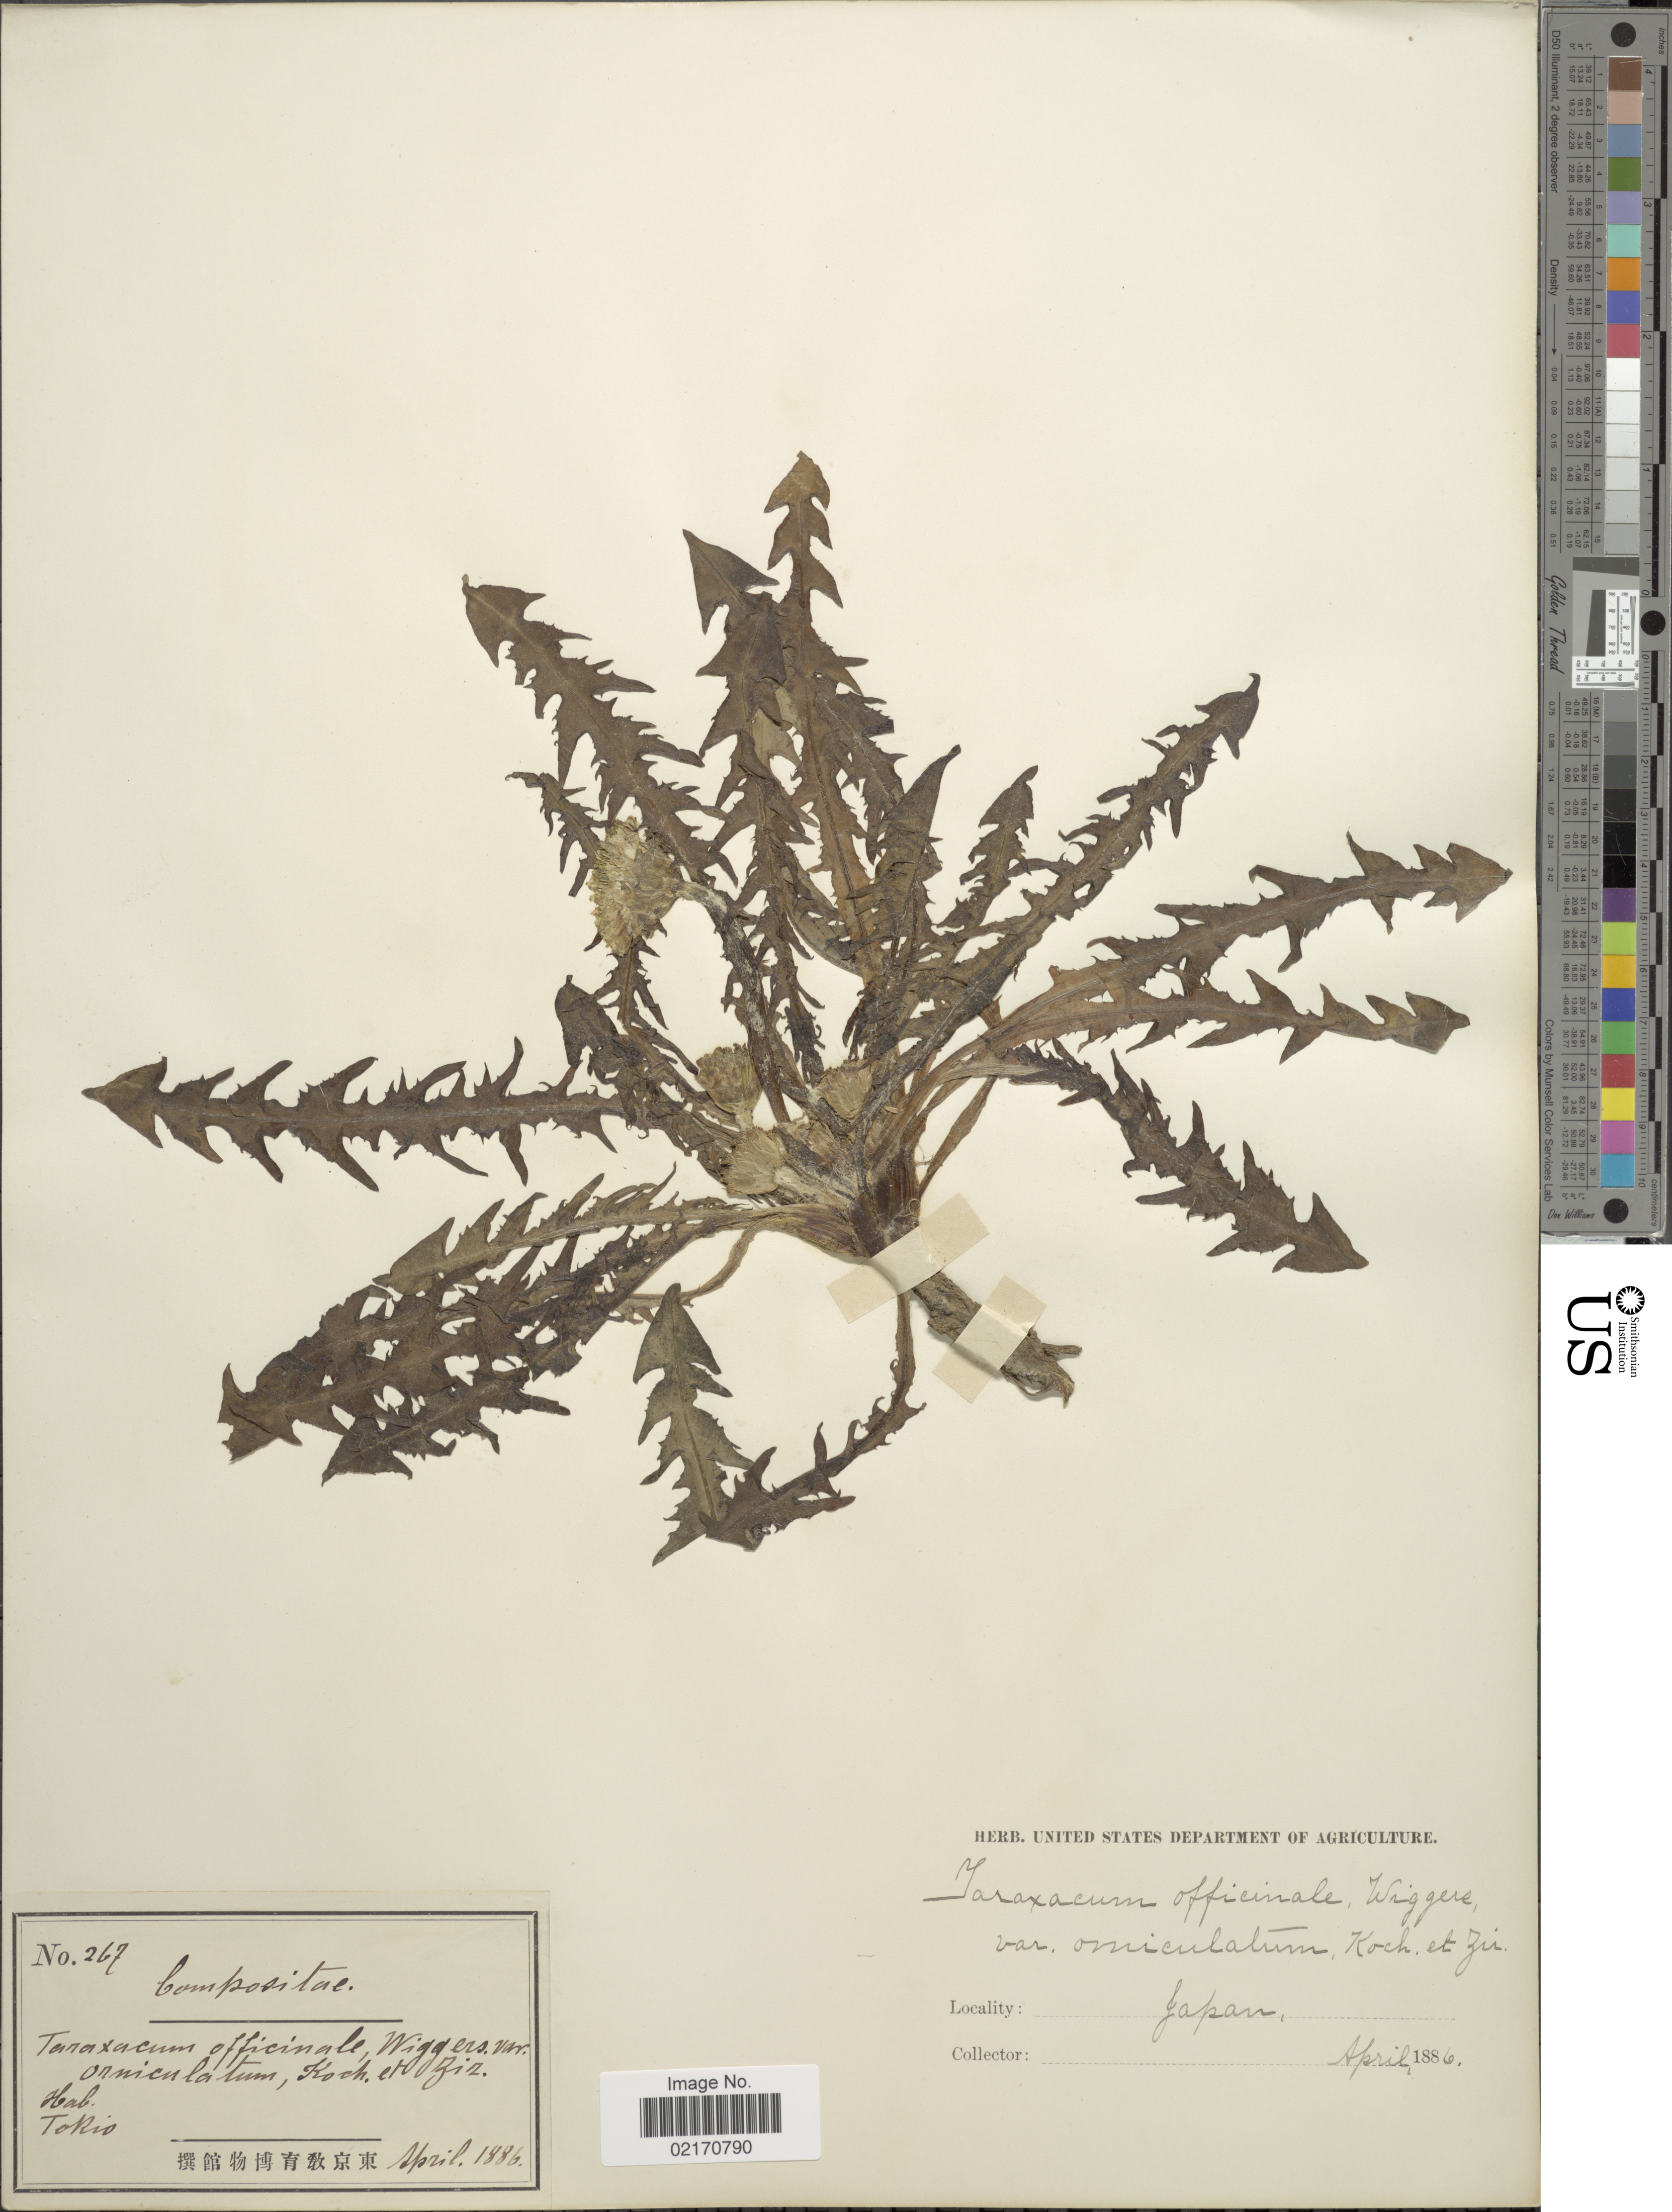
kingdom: Plantae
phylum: Tracheophyta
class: Magnoliopsida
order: Asterales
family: Asteraceae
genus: Taraxacum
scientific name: Taraxacum platycarpum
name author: Dahlst.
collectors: -- Koch & Ziz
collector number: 267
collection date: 1886-04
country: Japan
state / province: Tokyo, Federal City of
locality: Tokio.